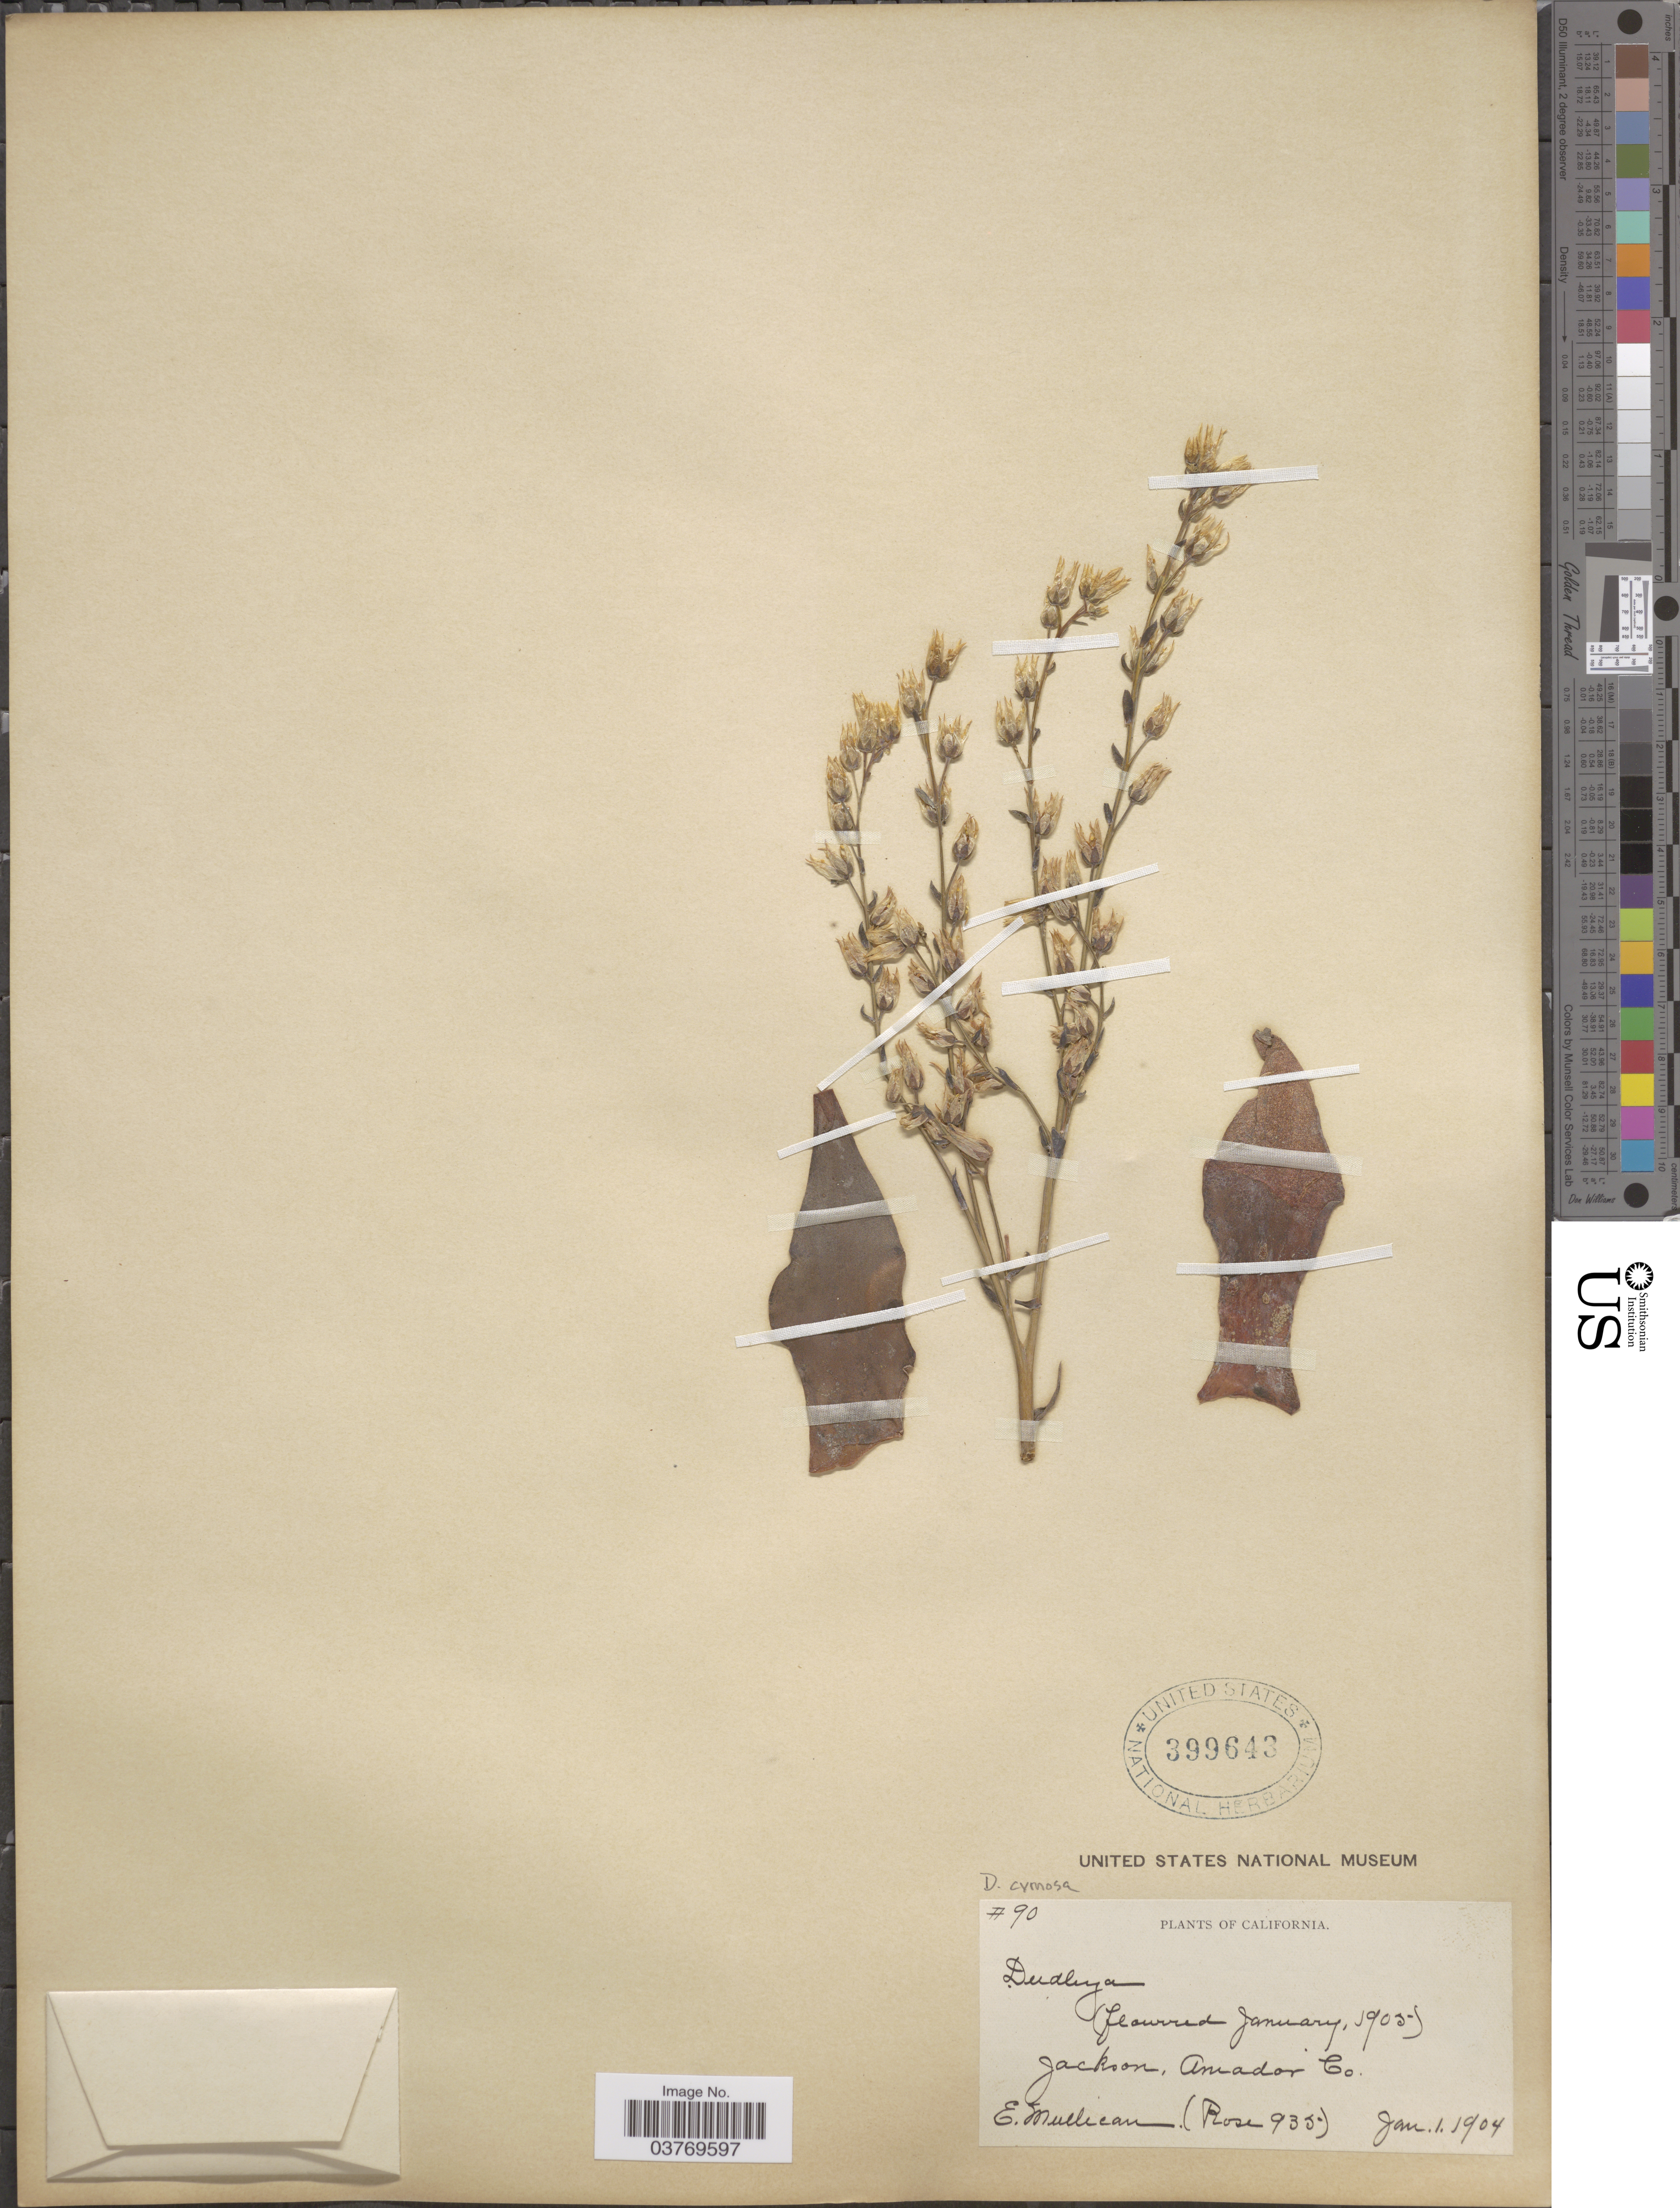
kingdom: Plantae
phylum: Tracheophyta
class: Magnoliopsida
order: Saxifragales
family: Crassulaceae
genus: Dudleya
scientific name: Dudleya cymosa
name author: (Lem.) Britton & Rose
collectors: E. Mullican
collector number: Rose935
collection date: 1904-01-01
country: United States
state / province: California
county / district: Amador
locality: Jackson, Amador Co.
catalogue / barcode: US 399643